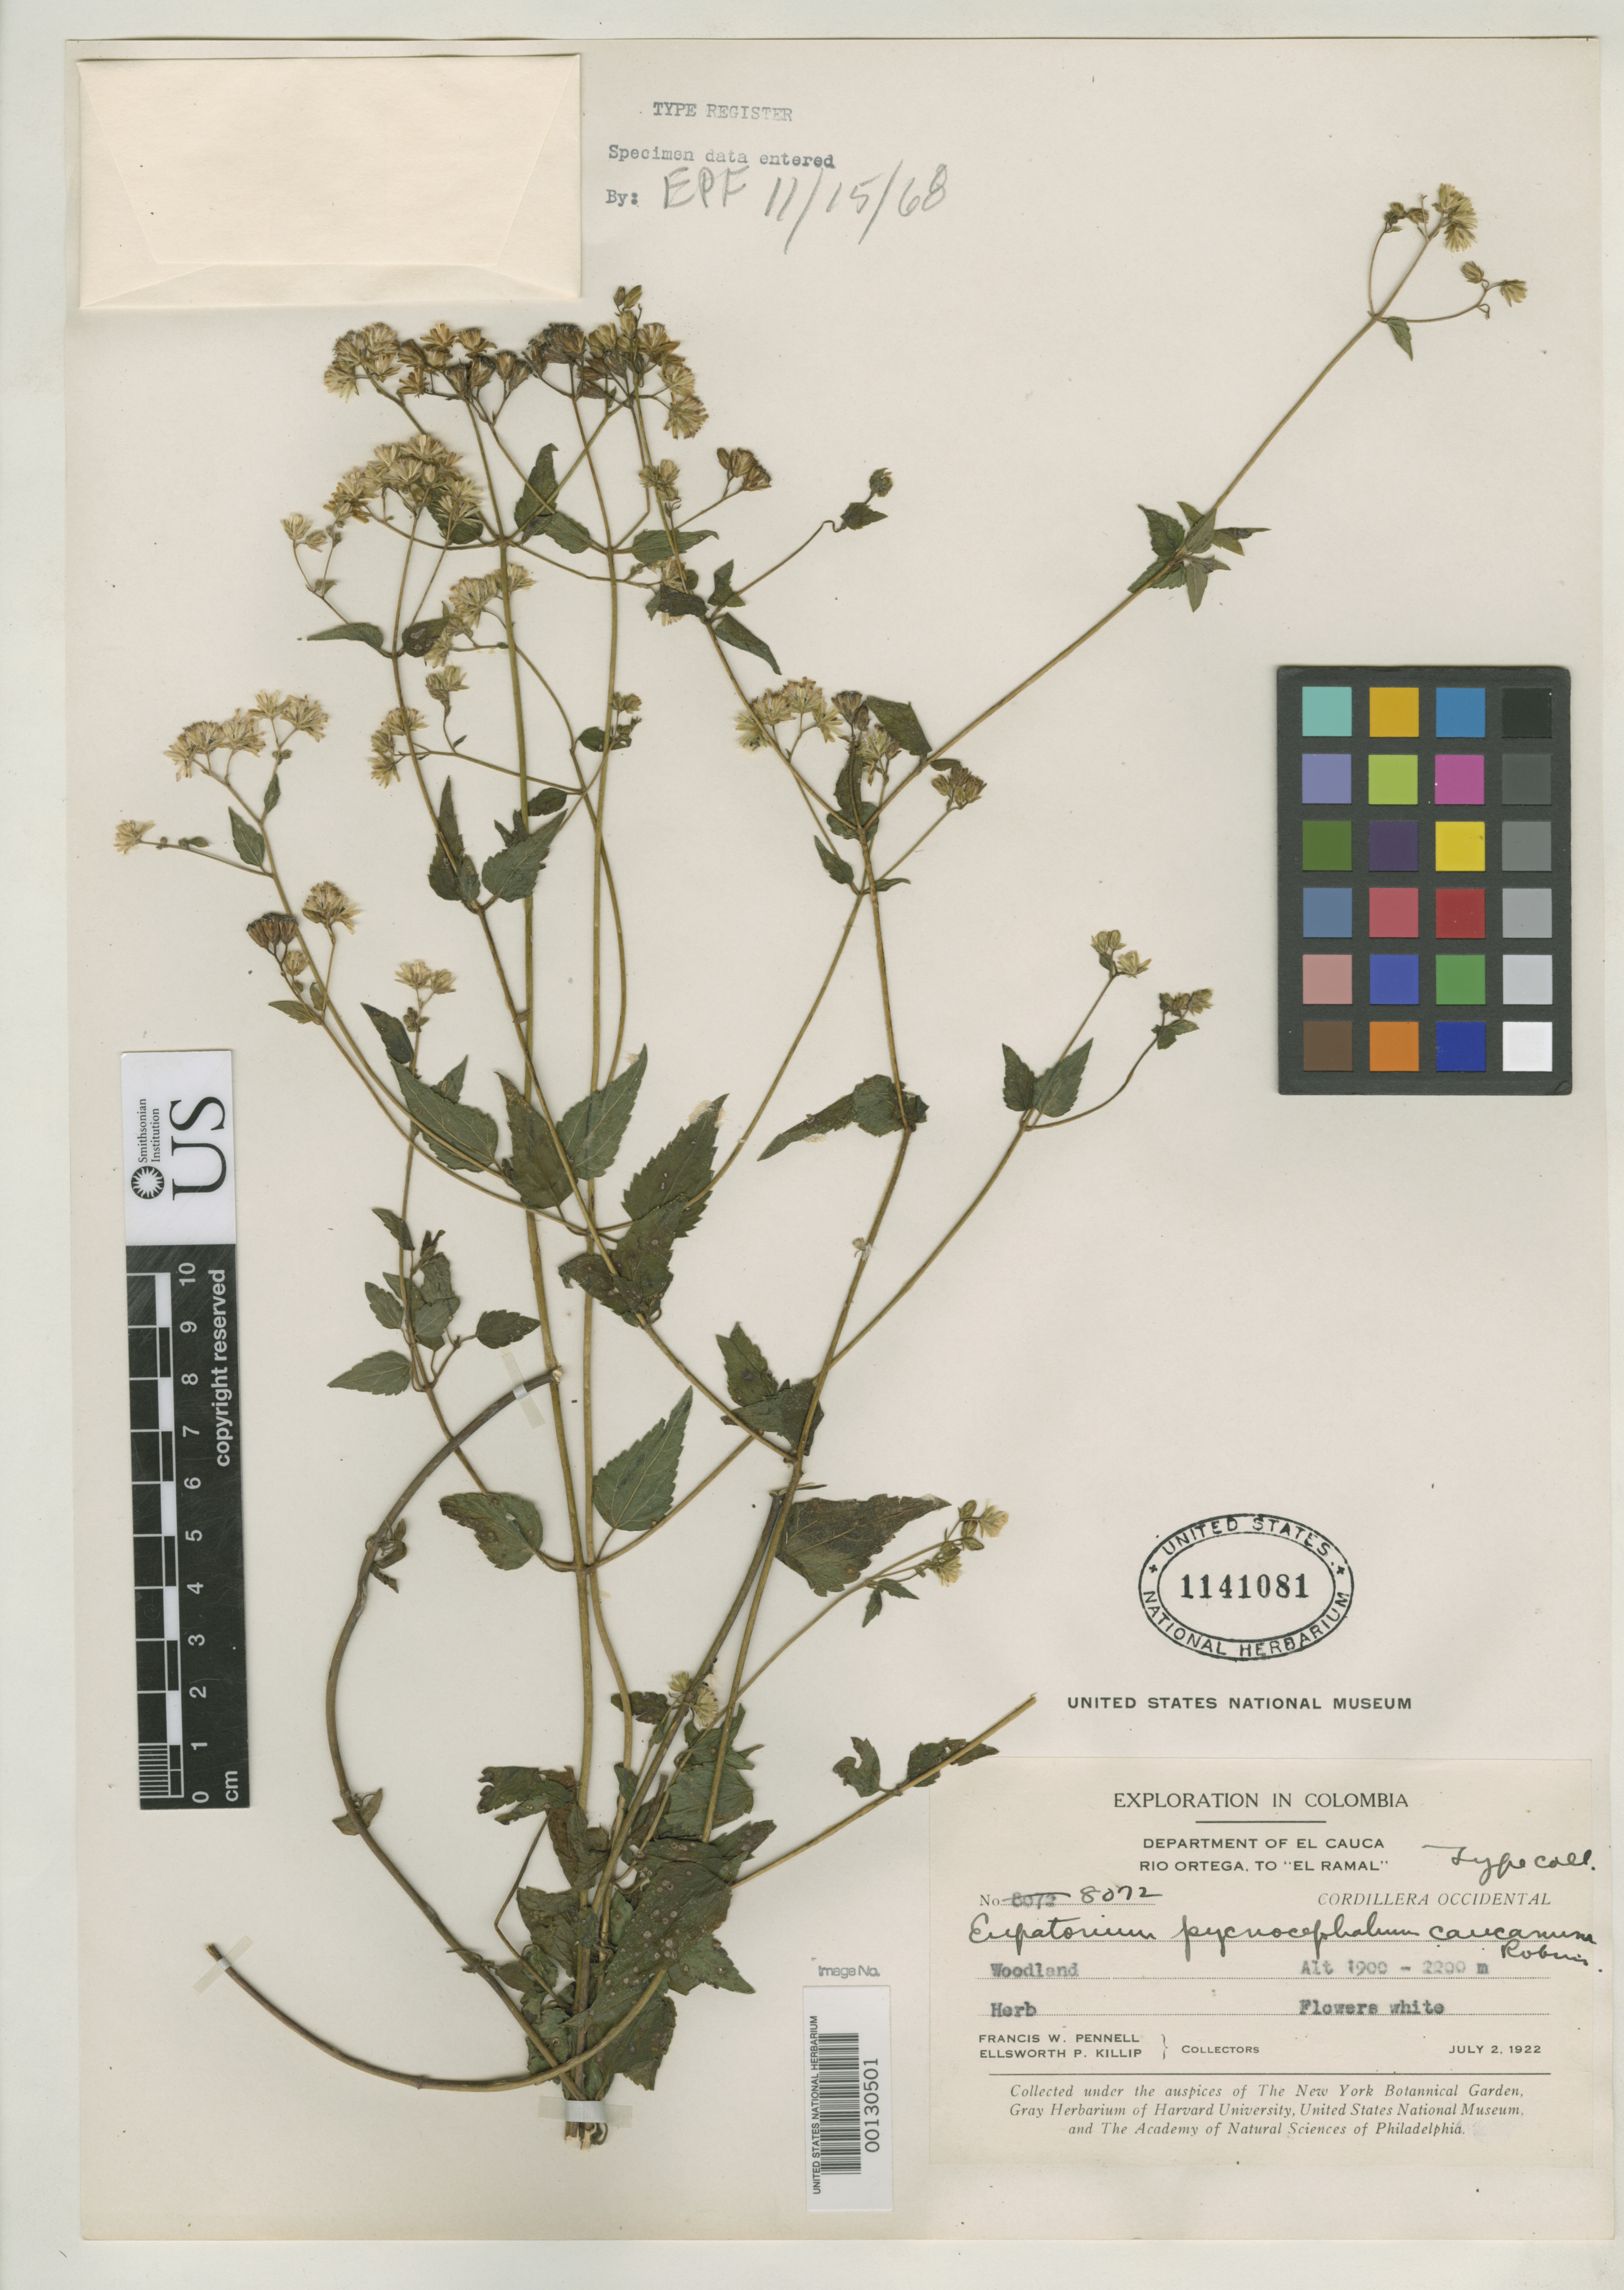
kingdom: Plantae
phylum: Tracheophyta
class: Magnoliopsida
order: Asterales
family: Asteraceae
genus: Eupatorium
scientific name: Eupatorium pycnocephalum var. caucanum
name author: B.L. Rob.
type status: Isotype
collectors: F. W. Pennell & E. P. Killip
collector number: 8072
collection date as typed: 02 Jul 1922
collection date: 1922-07-02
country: Colombia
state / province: Cauca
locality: Rio Ortega to El Ramal.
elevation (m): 1900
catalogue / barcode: US 1141081